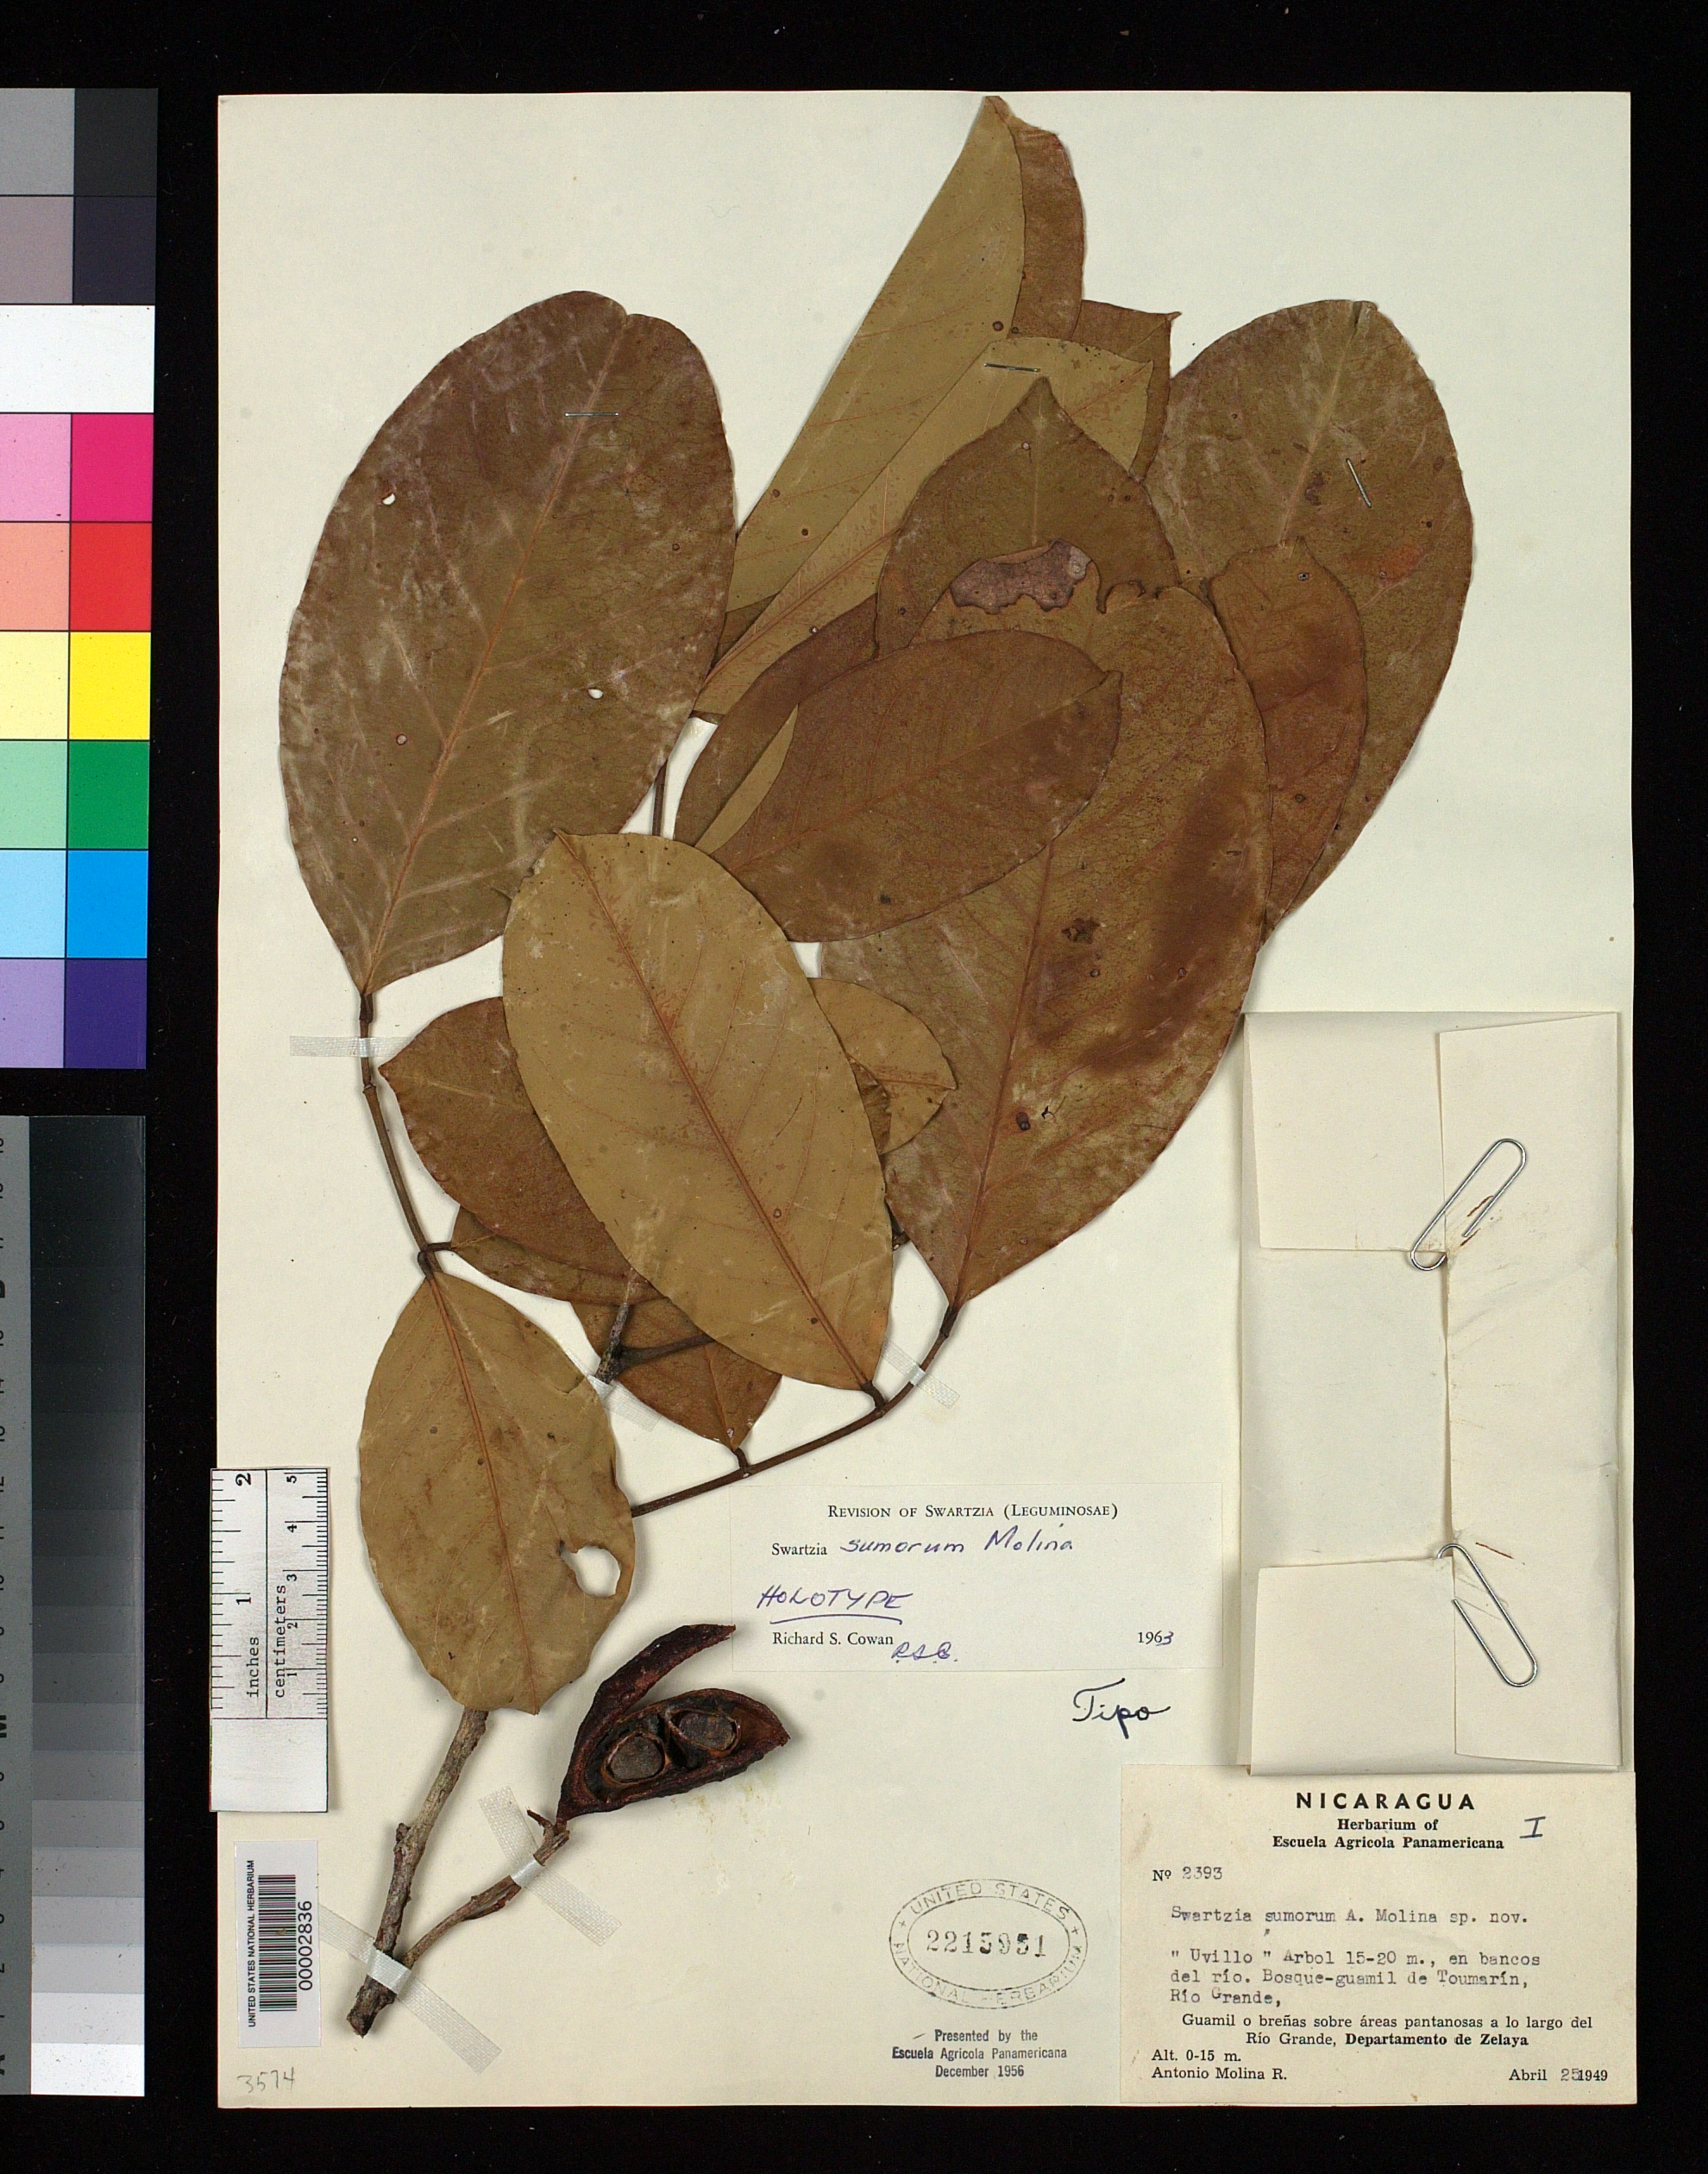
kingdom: Plantae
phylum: Tracheophyta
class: Magnoliopsida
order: Fabales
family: Fabaceae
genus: Swartzia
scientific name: Swartzia sumorum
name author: Ant. Molina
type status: Holotype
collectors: A. Molina R.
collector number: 2393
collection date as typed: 25 Apr 1949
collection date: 1949-04-25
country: Nicaragua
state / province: Atlántico Sur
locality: Rio Grande.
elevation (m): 0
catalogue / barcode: US 2215951